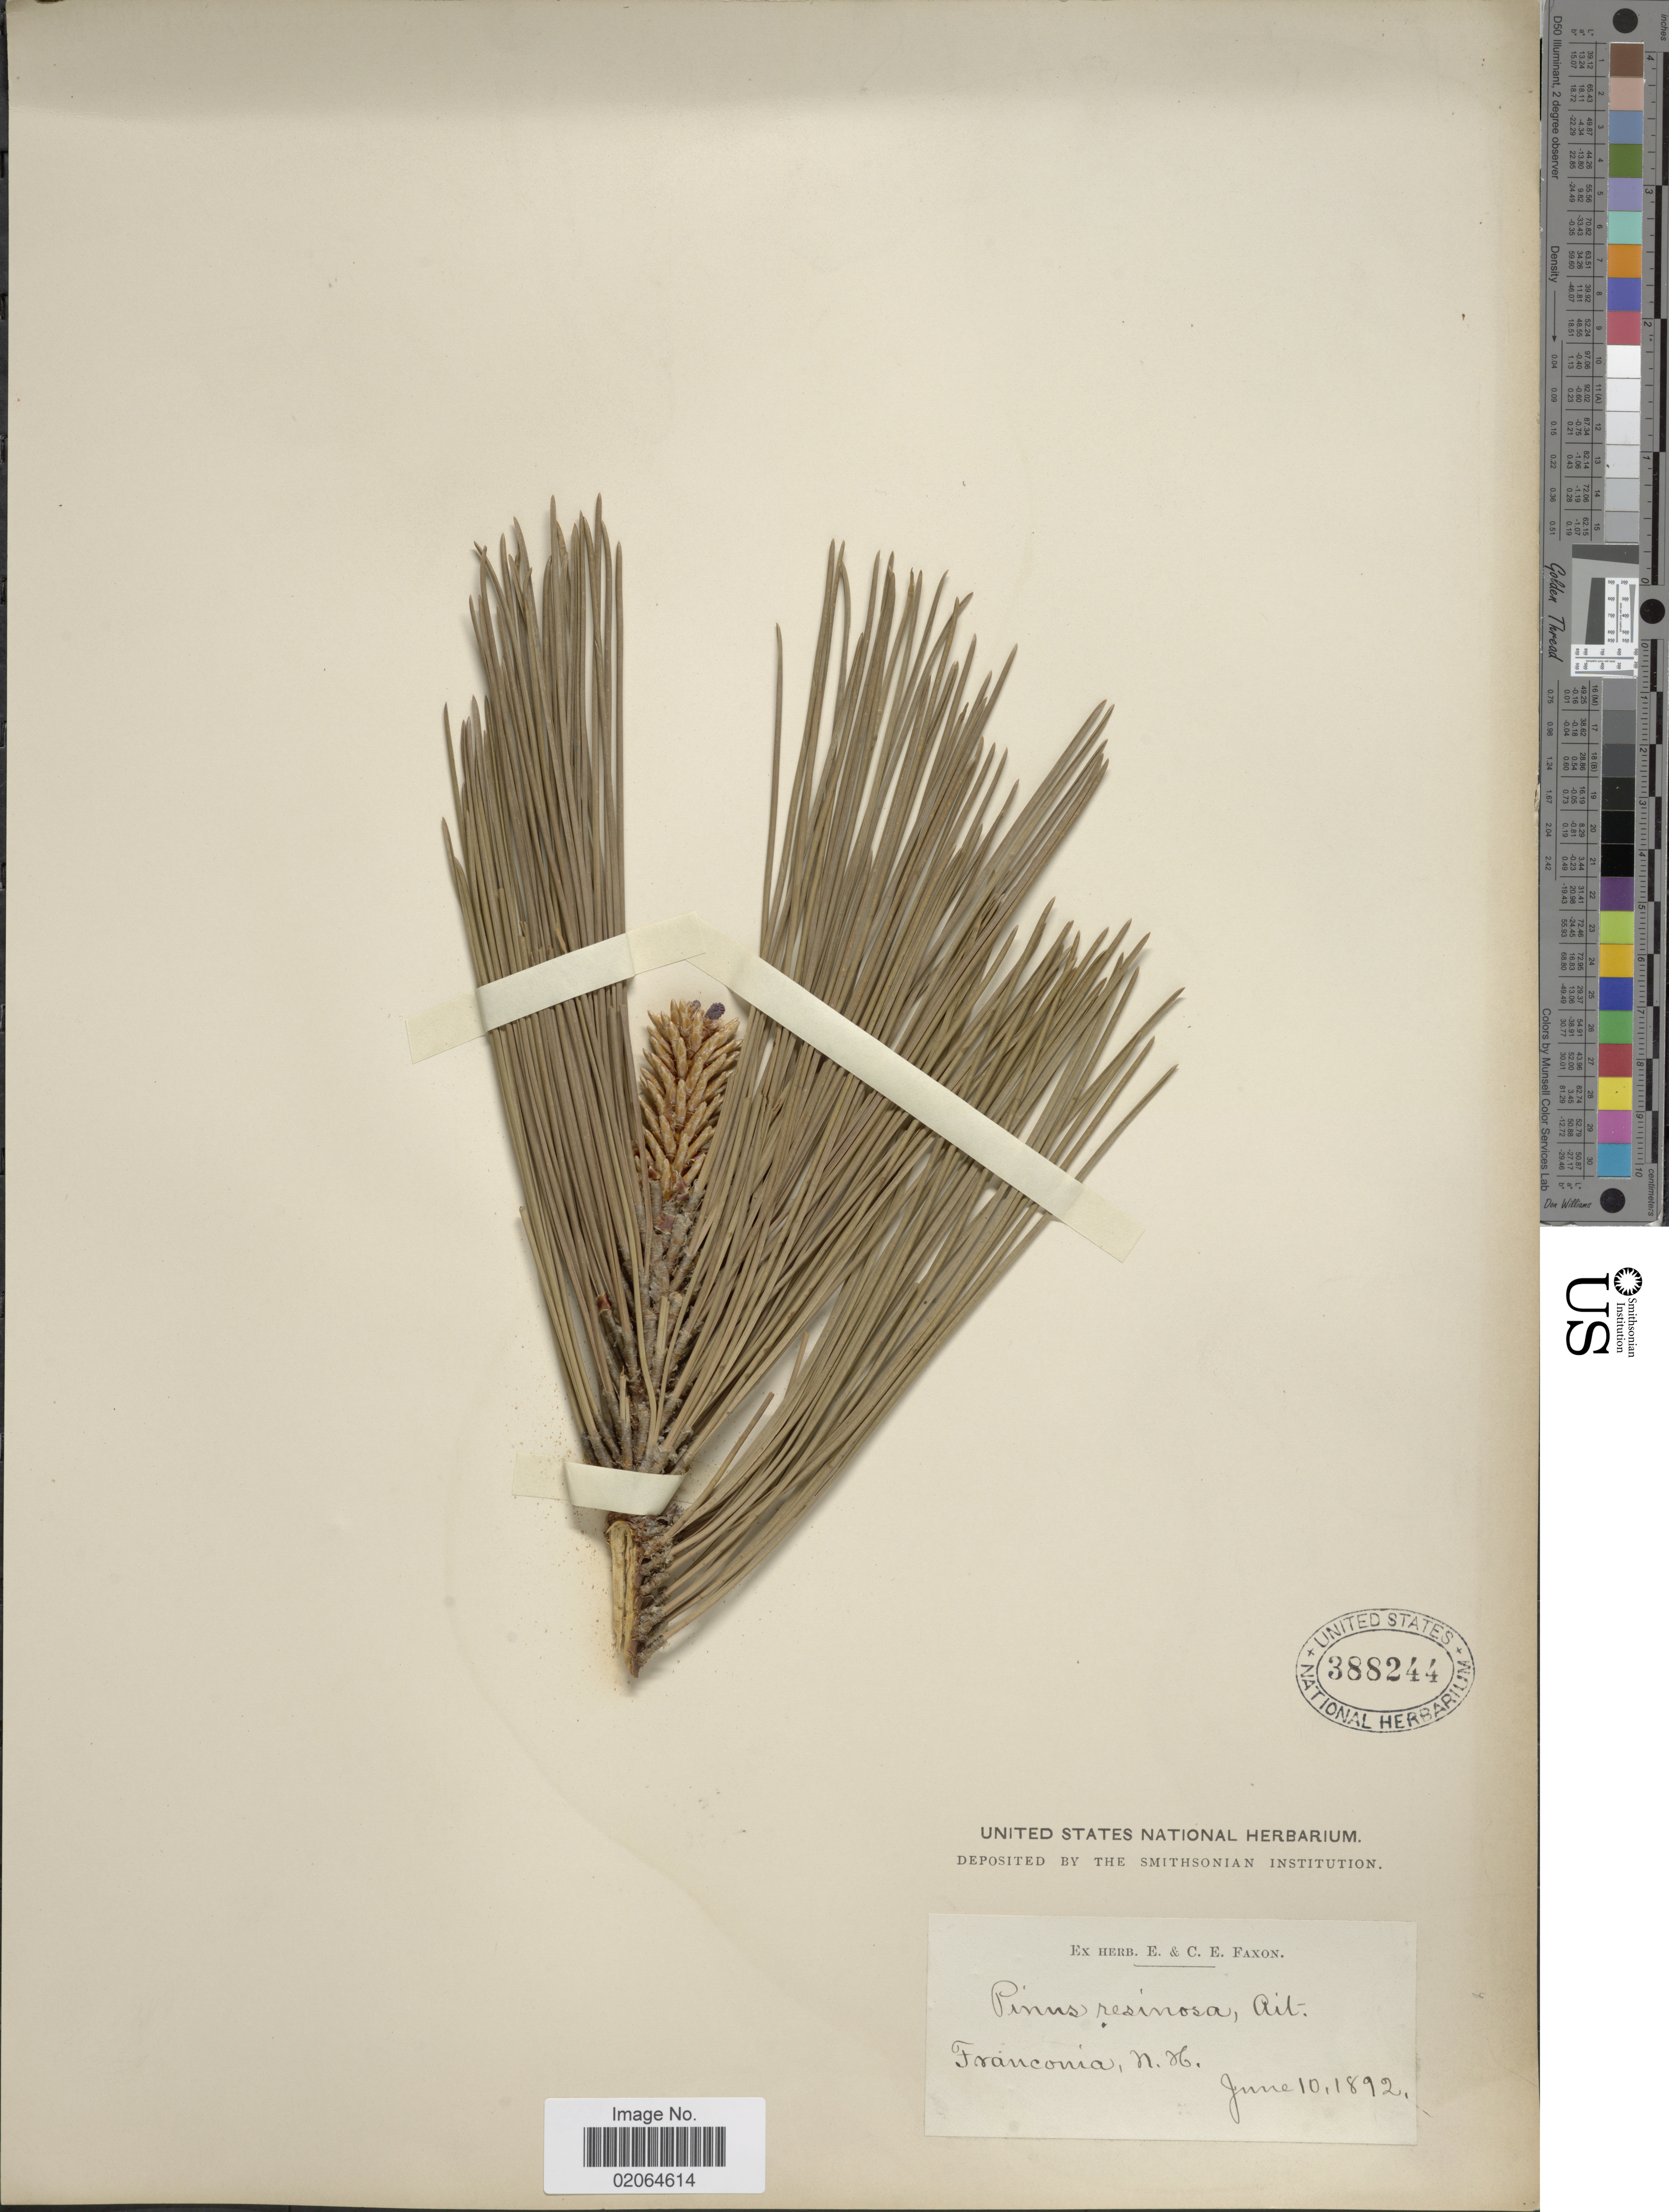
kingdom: Plantae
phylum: Tracheophyta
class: Pinopsida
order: Pinales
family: Pinaceae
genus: Pinus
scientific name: Pinus resinosa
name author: Aiton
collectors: ex herb. E. & C.E. Faxon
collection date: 1892-06-10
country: United States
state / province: New Hampshire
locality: Franconia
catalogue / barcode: US 388244